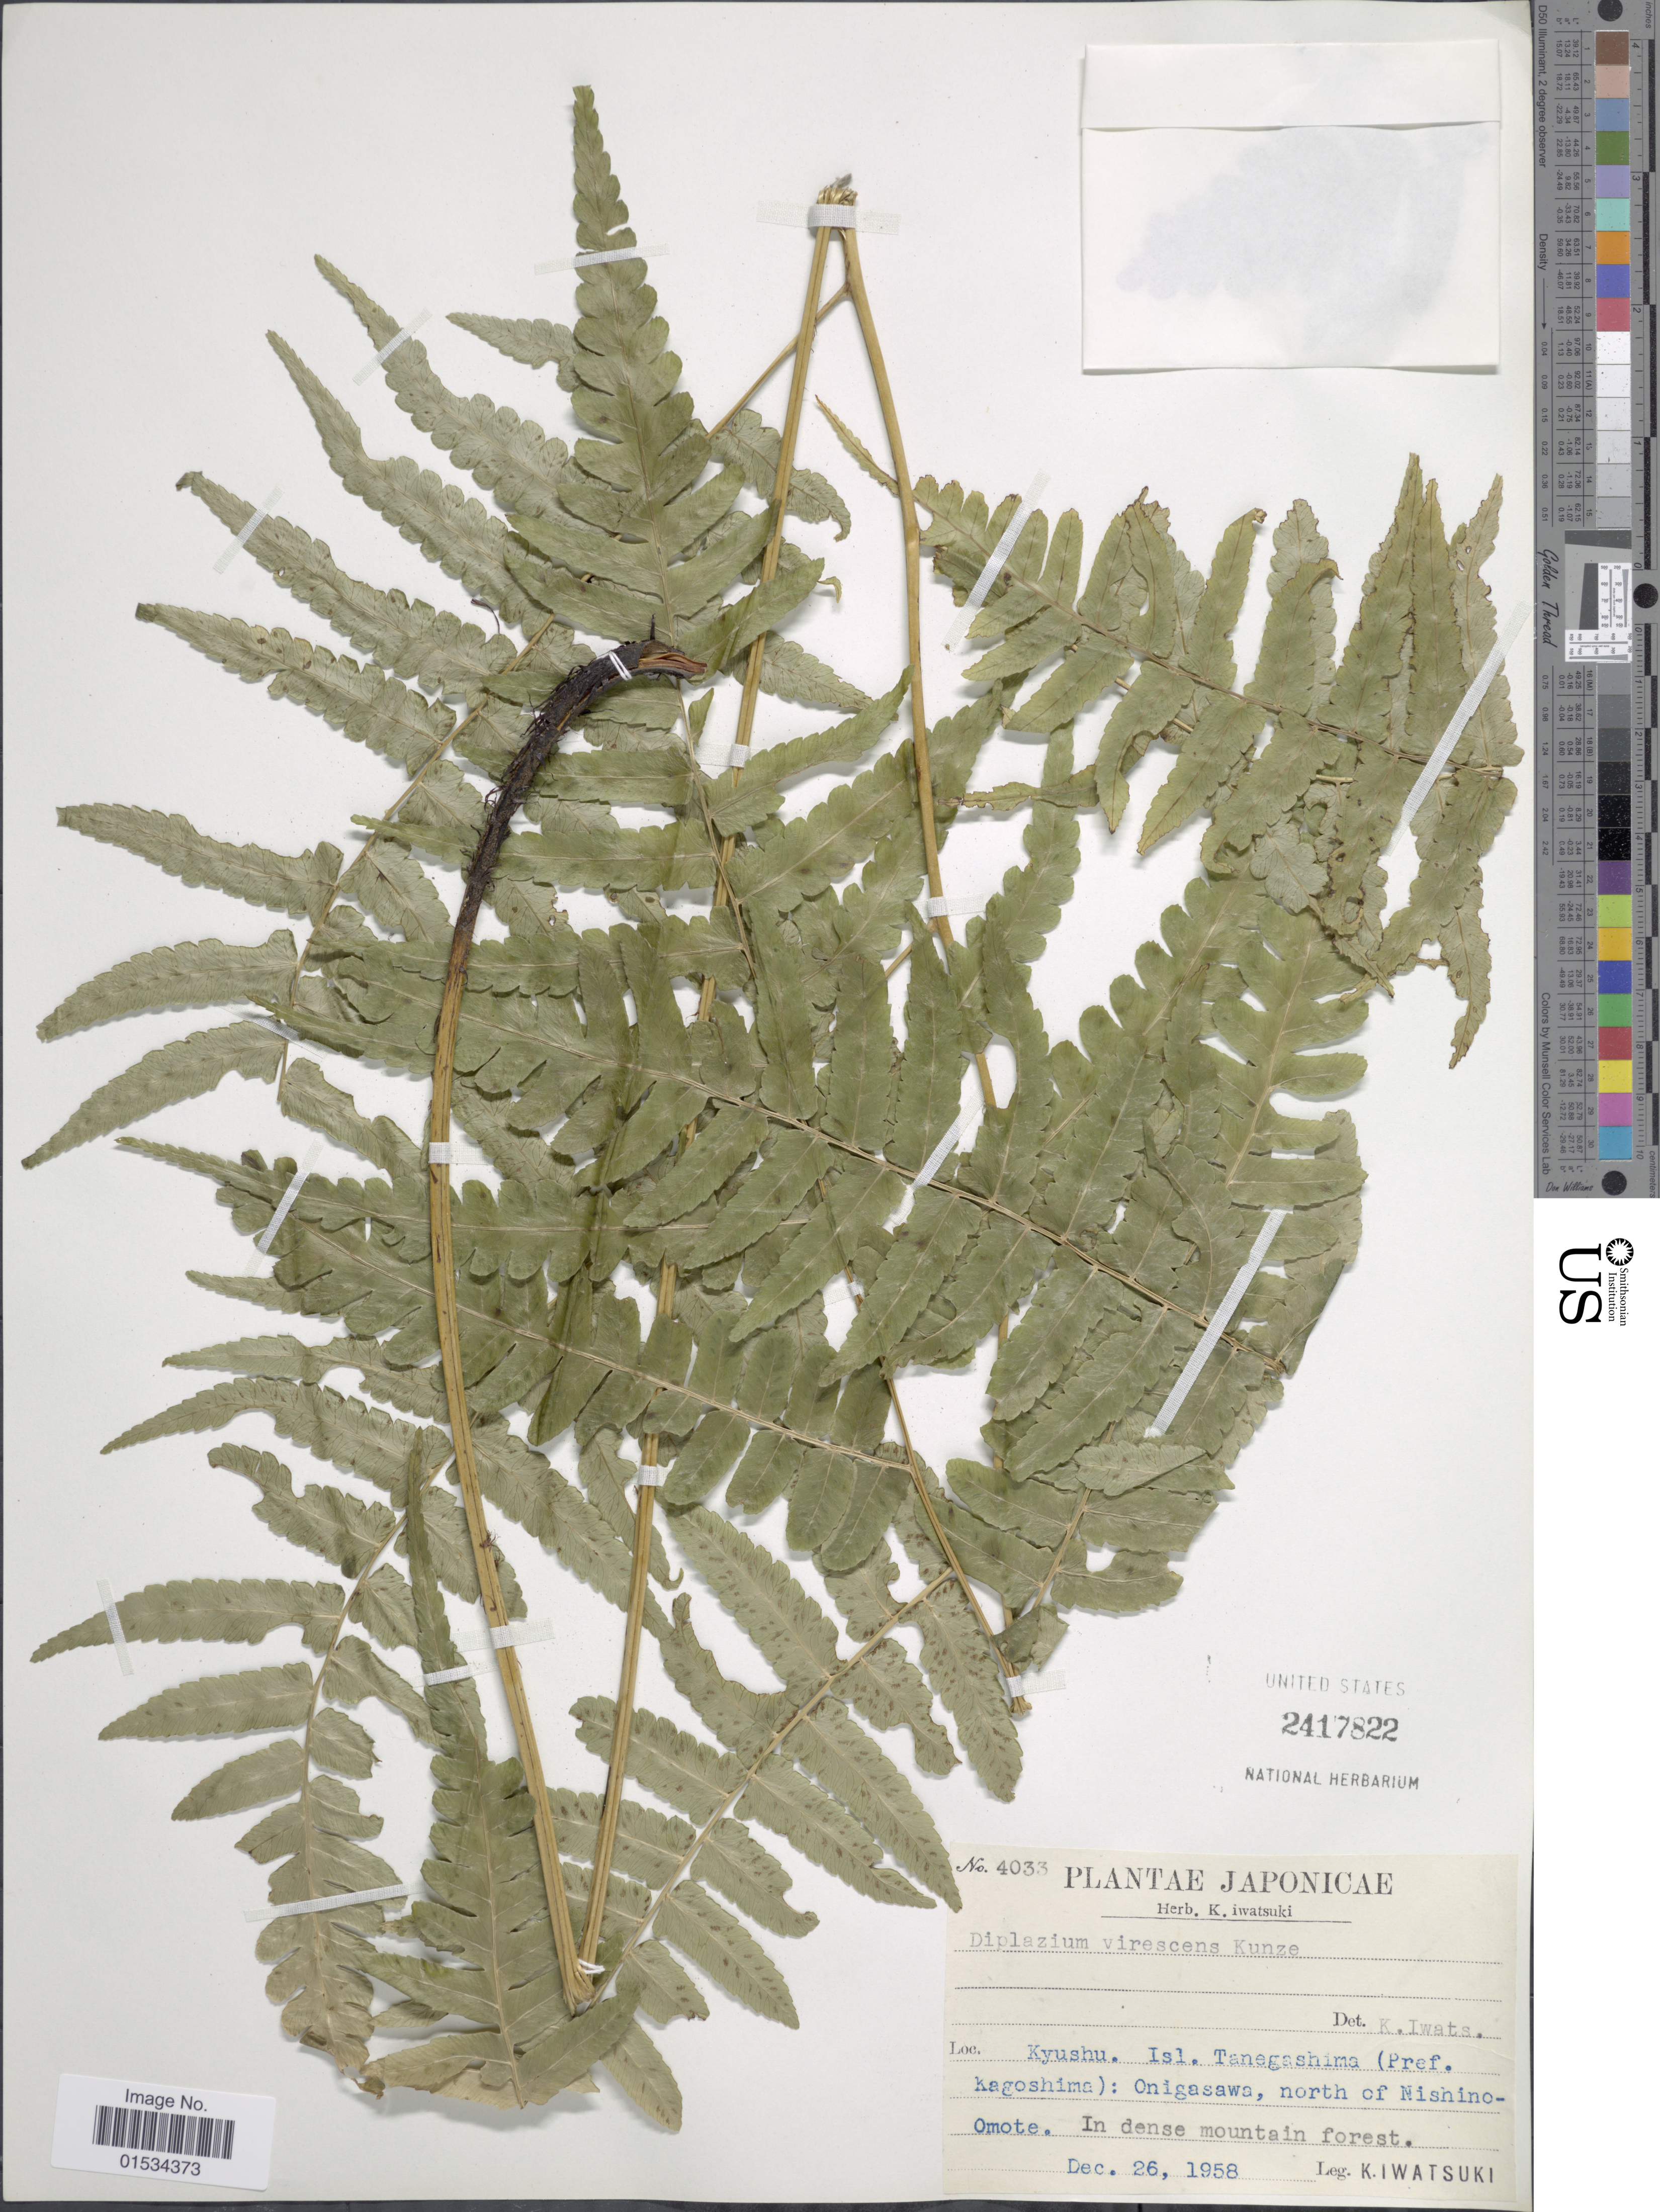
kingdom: Plantae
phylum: Tracheophyta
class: Polypodiopsida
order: Polypodiales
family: Athyriaceae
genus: Diplazium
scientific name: Diplazium virescens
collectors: K. Iwatsuki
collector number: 4033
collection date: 1958-12-26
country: Japan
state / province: Kagosima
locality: Kyushu. Isl. Tanegashima: Onigasawa, north of Nishinomote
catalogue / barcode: US 2417822